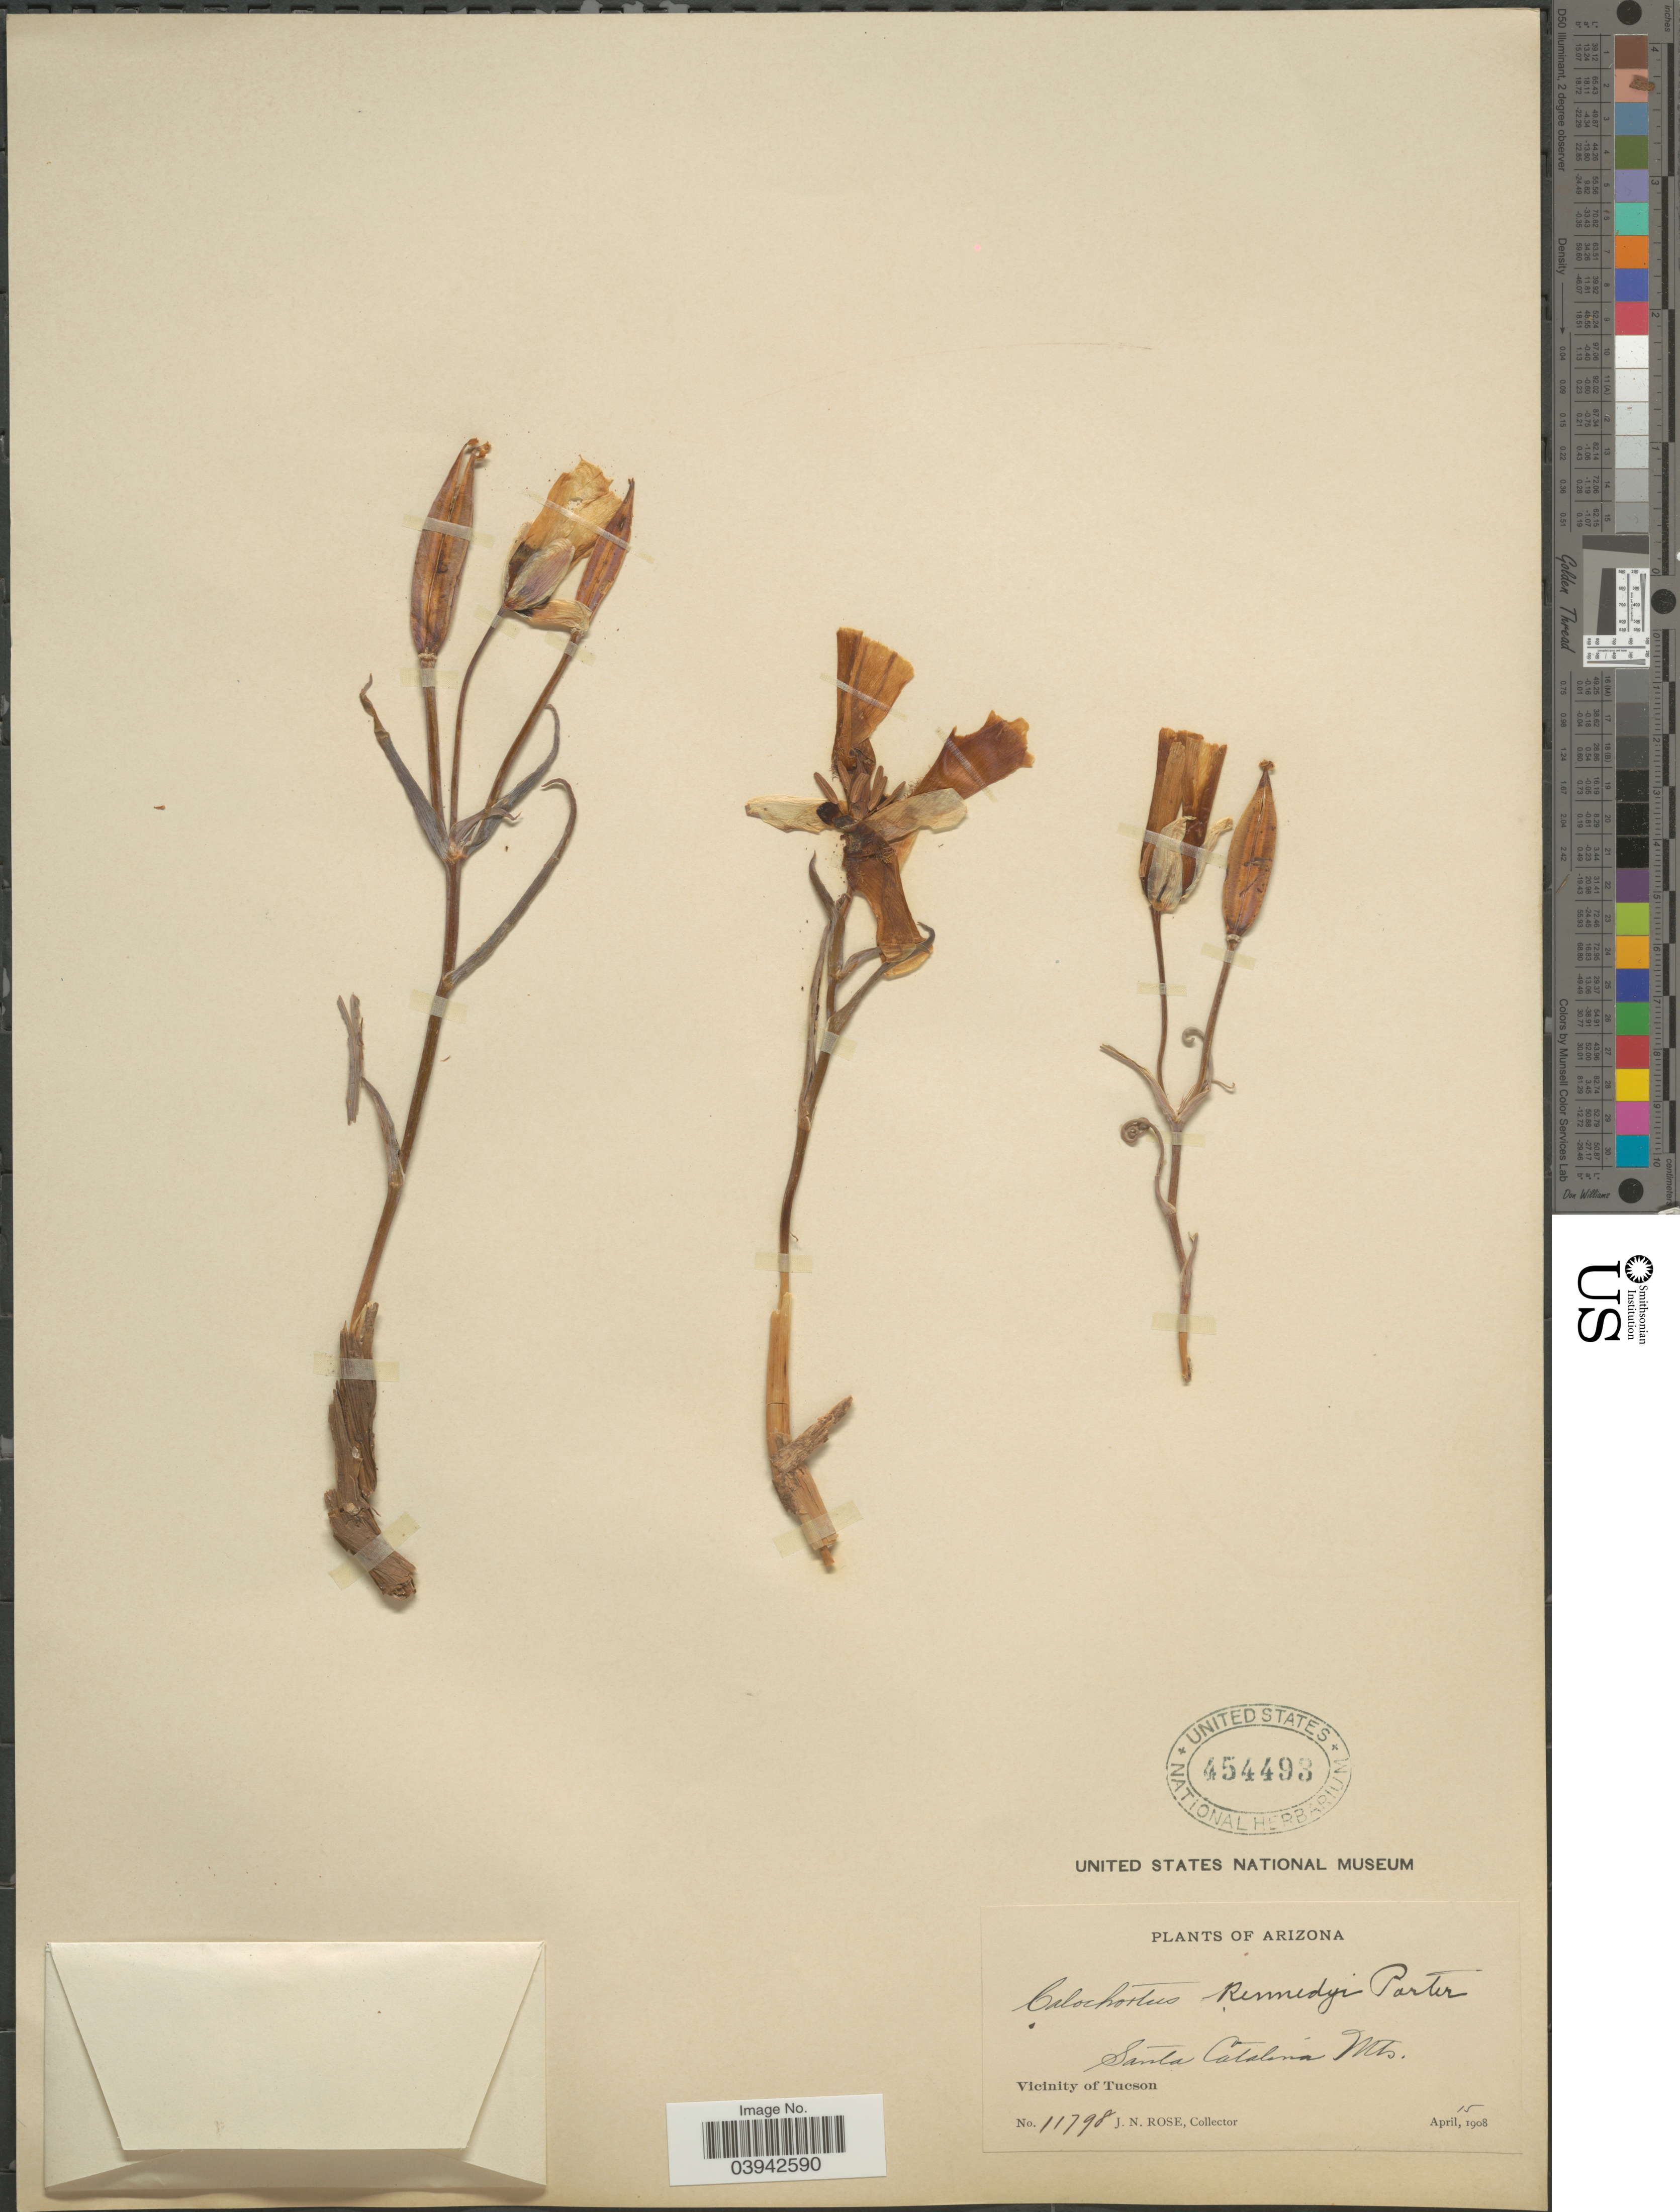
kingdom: Plantae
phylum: Tracheophyta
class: Liliopsida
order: Liliales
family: Liliaceae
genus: Calochortus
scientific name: Calochortus kennedyi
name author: Porter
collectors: J. N. Rose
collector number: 11798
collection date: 1908-04-15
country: United States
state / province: Arizona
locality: Santa Catalina Mts. Vicinity of Tucson.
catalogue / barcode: US 454493